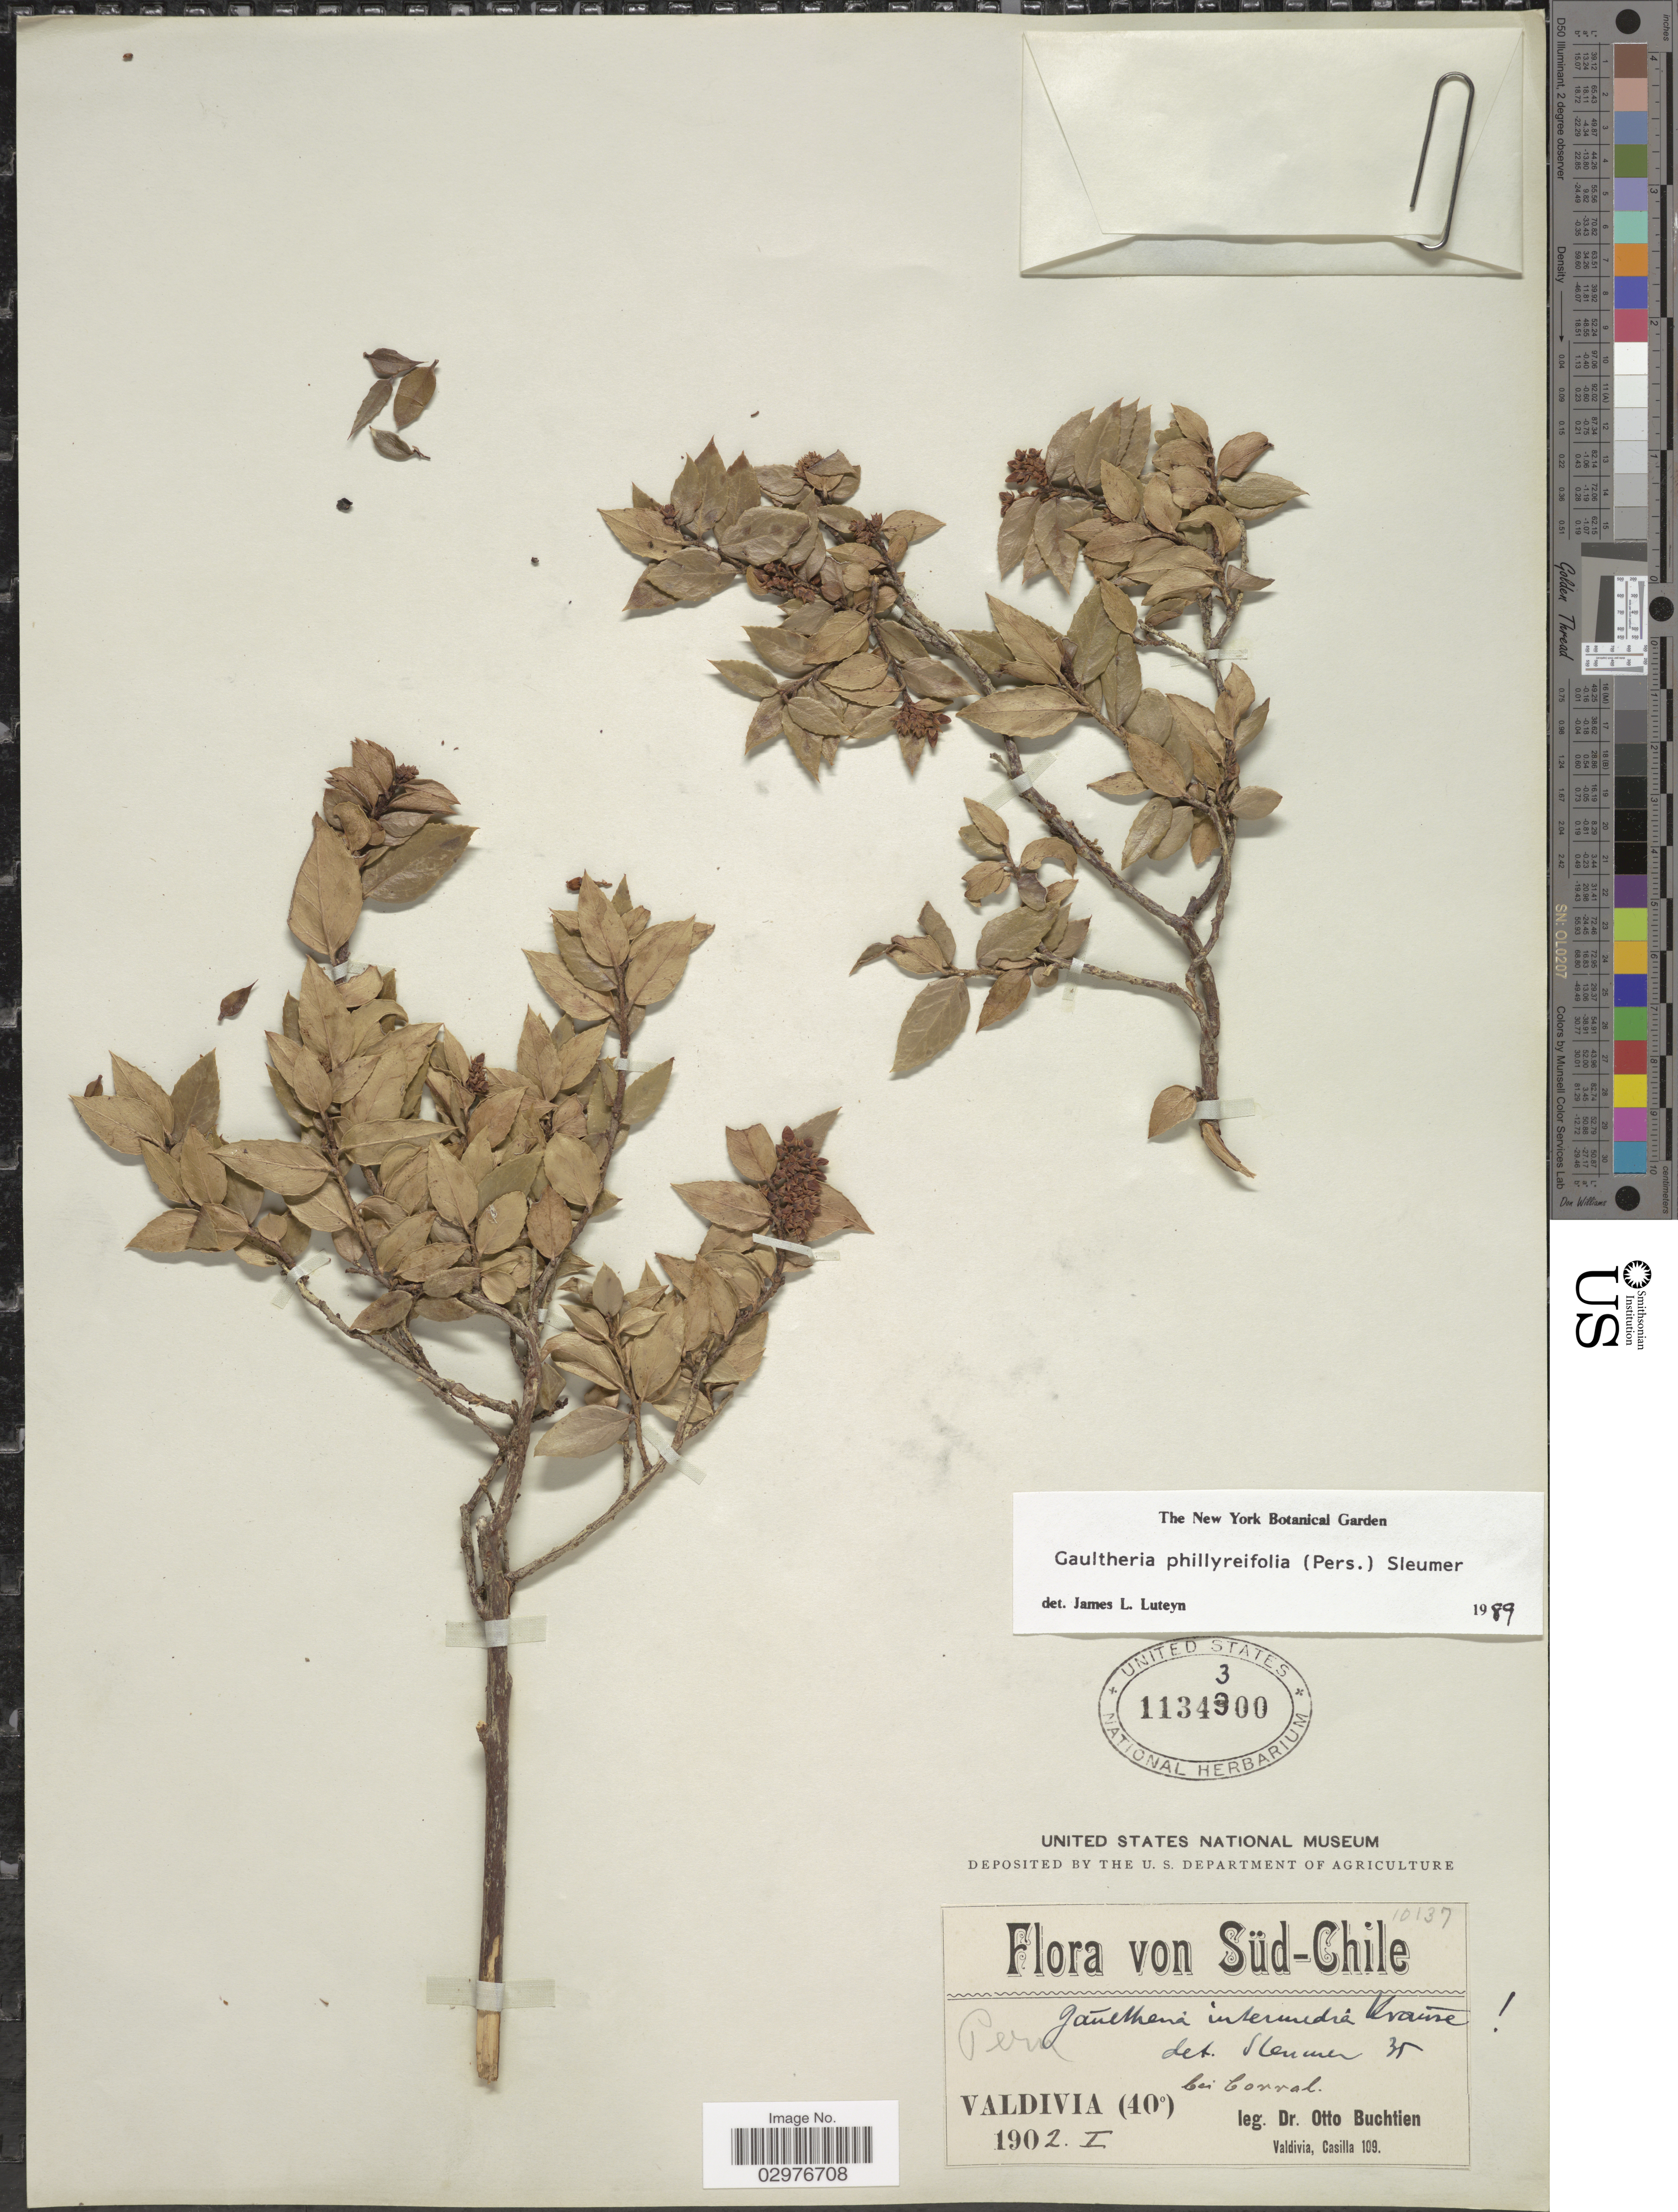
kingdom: Plantae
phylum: Tracheophyta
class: Magnoliopsida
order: Ericales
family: Ericaceae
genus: Gaultheria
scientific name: Gaultheria phillyreifolia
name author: (Pers.) Sleumer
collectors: O. Buchtien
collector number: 10137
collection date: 1902-01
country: Chile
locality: Süd-Chile. Valdivia (40°) bei borral.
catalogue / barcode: US 1134300